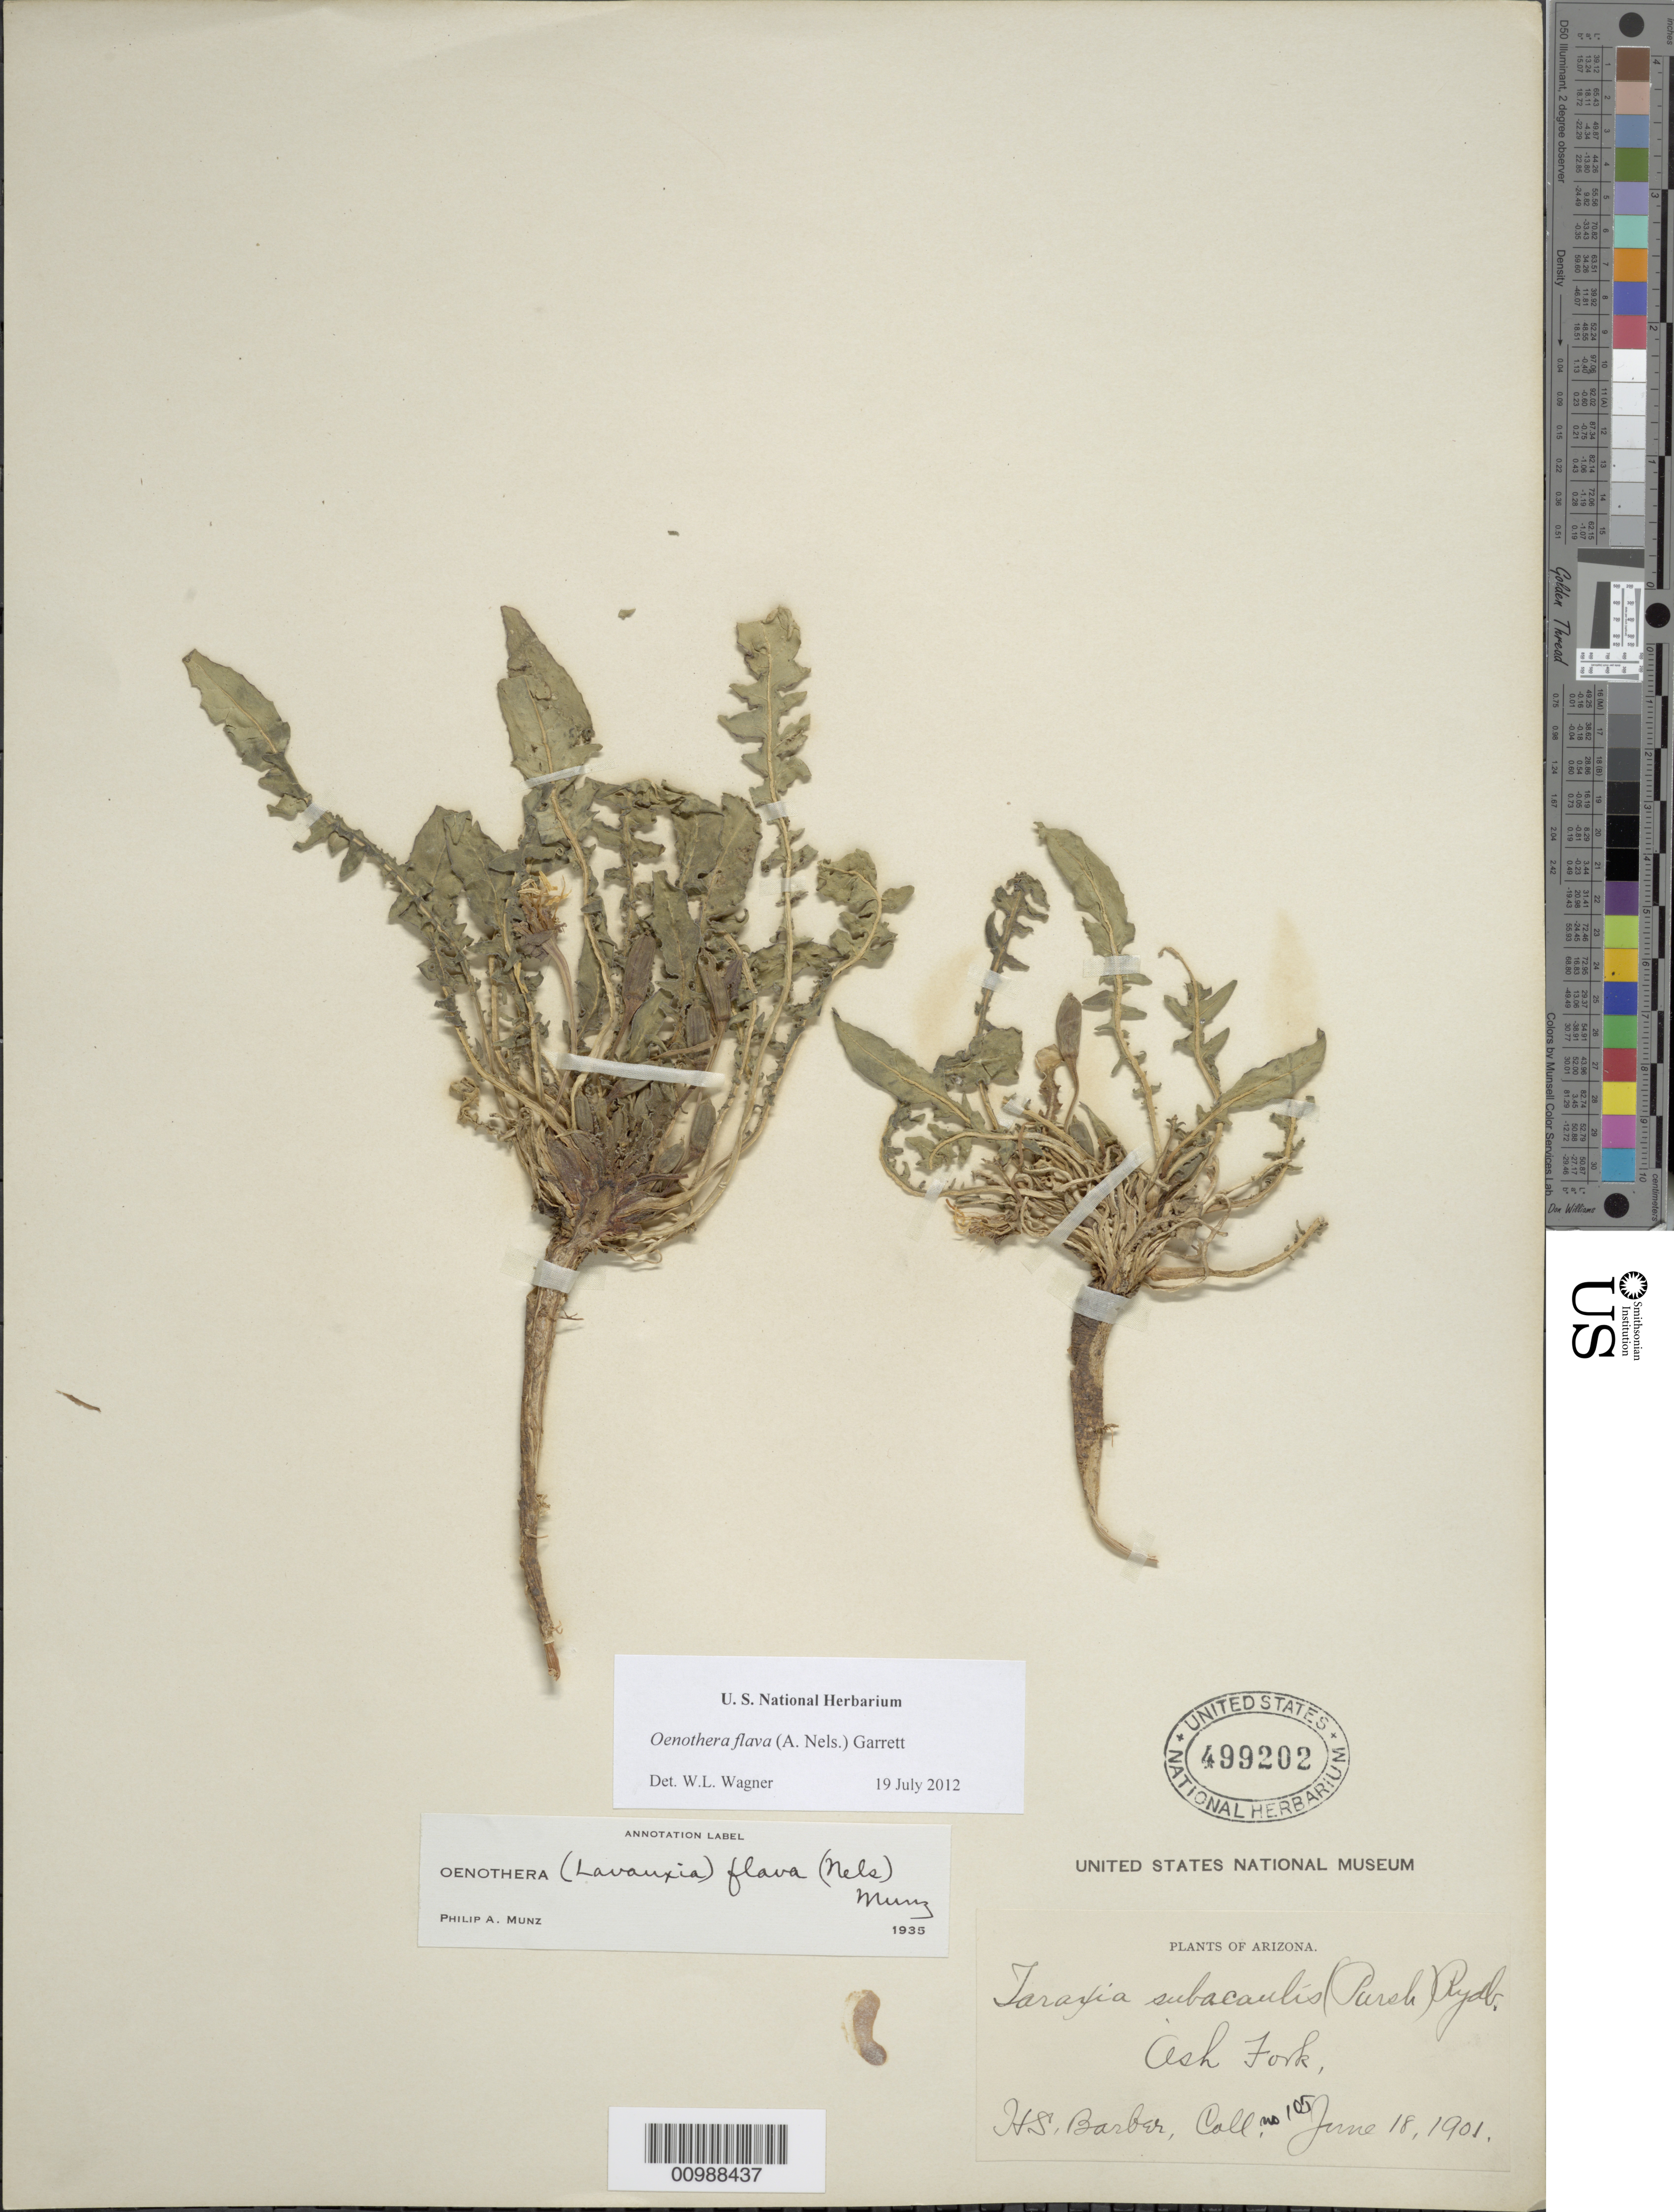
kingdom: Plantae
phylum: Tracheophyta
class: Magnoliopsida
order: Myrtales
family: Onagraceae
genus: Oenothera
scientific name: Oenothera flava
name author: (A. Nelson) Garrett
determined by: Wagner, W. L., (BOT), Smithsonian Institution - National Museum of Natural History (UNITED STATES)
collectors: H. Barber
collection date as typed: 18 Jun 1901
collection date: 1901-06-18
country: United States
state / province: Arizona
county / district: Yavapai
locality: Ash Fork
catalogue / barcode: US 499202